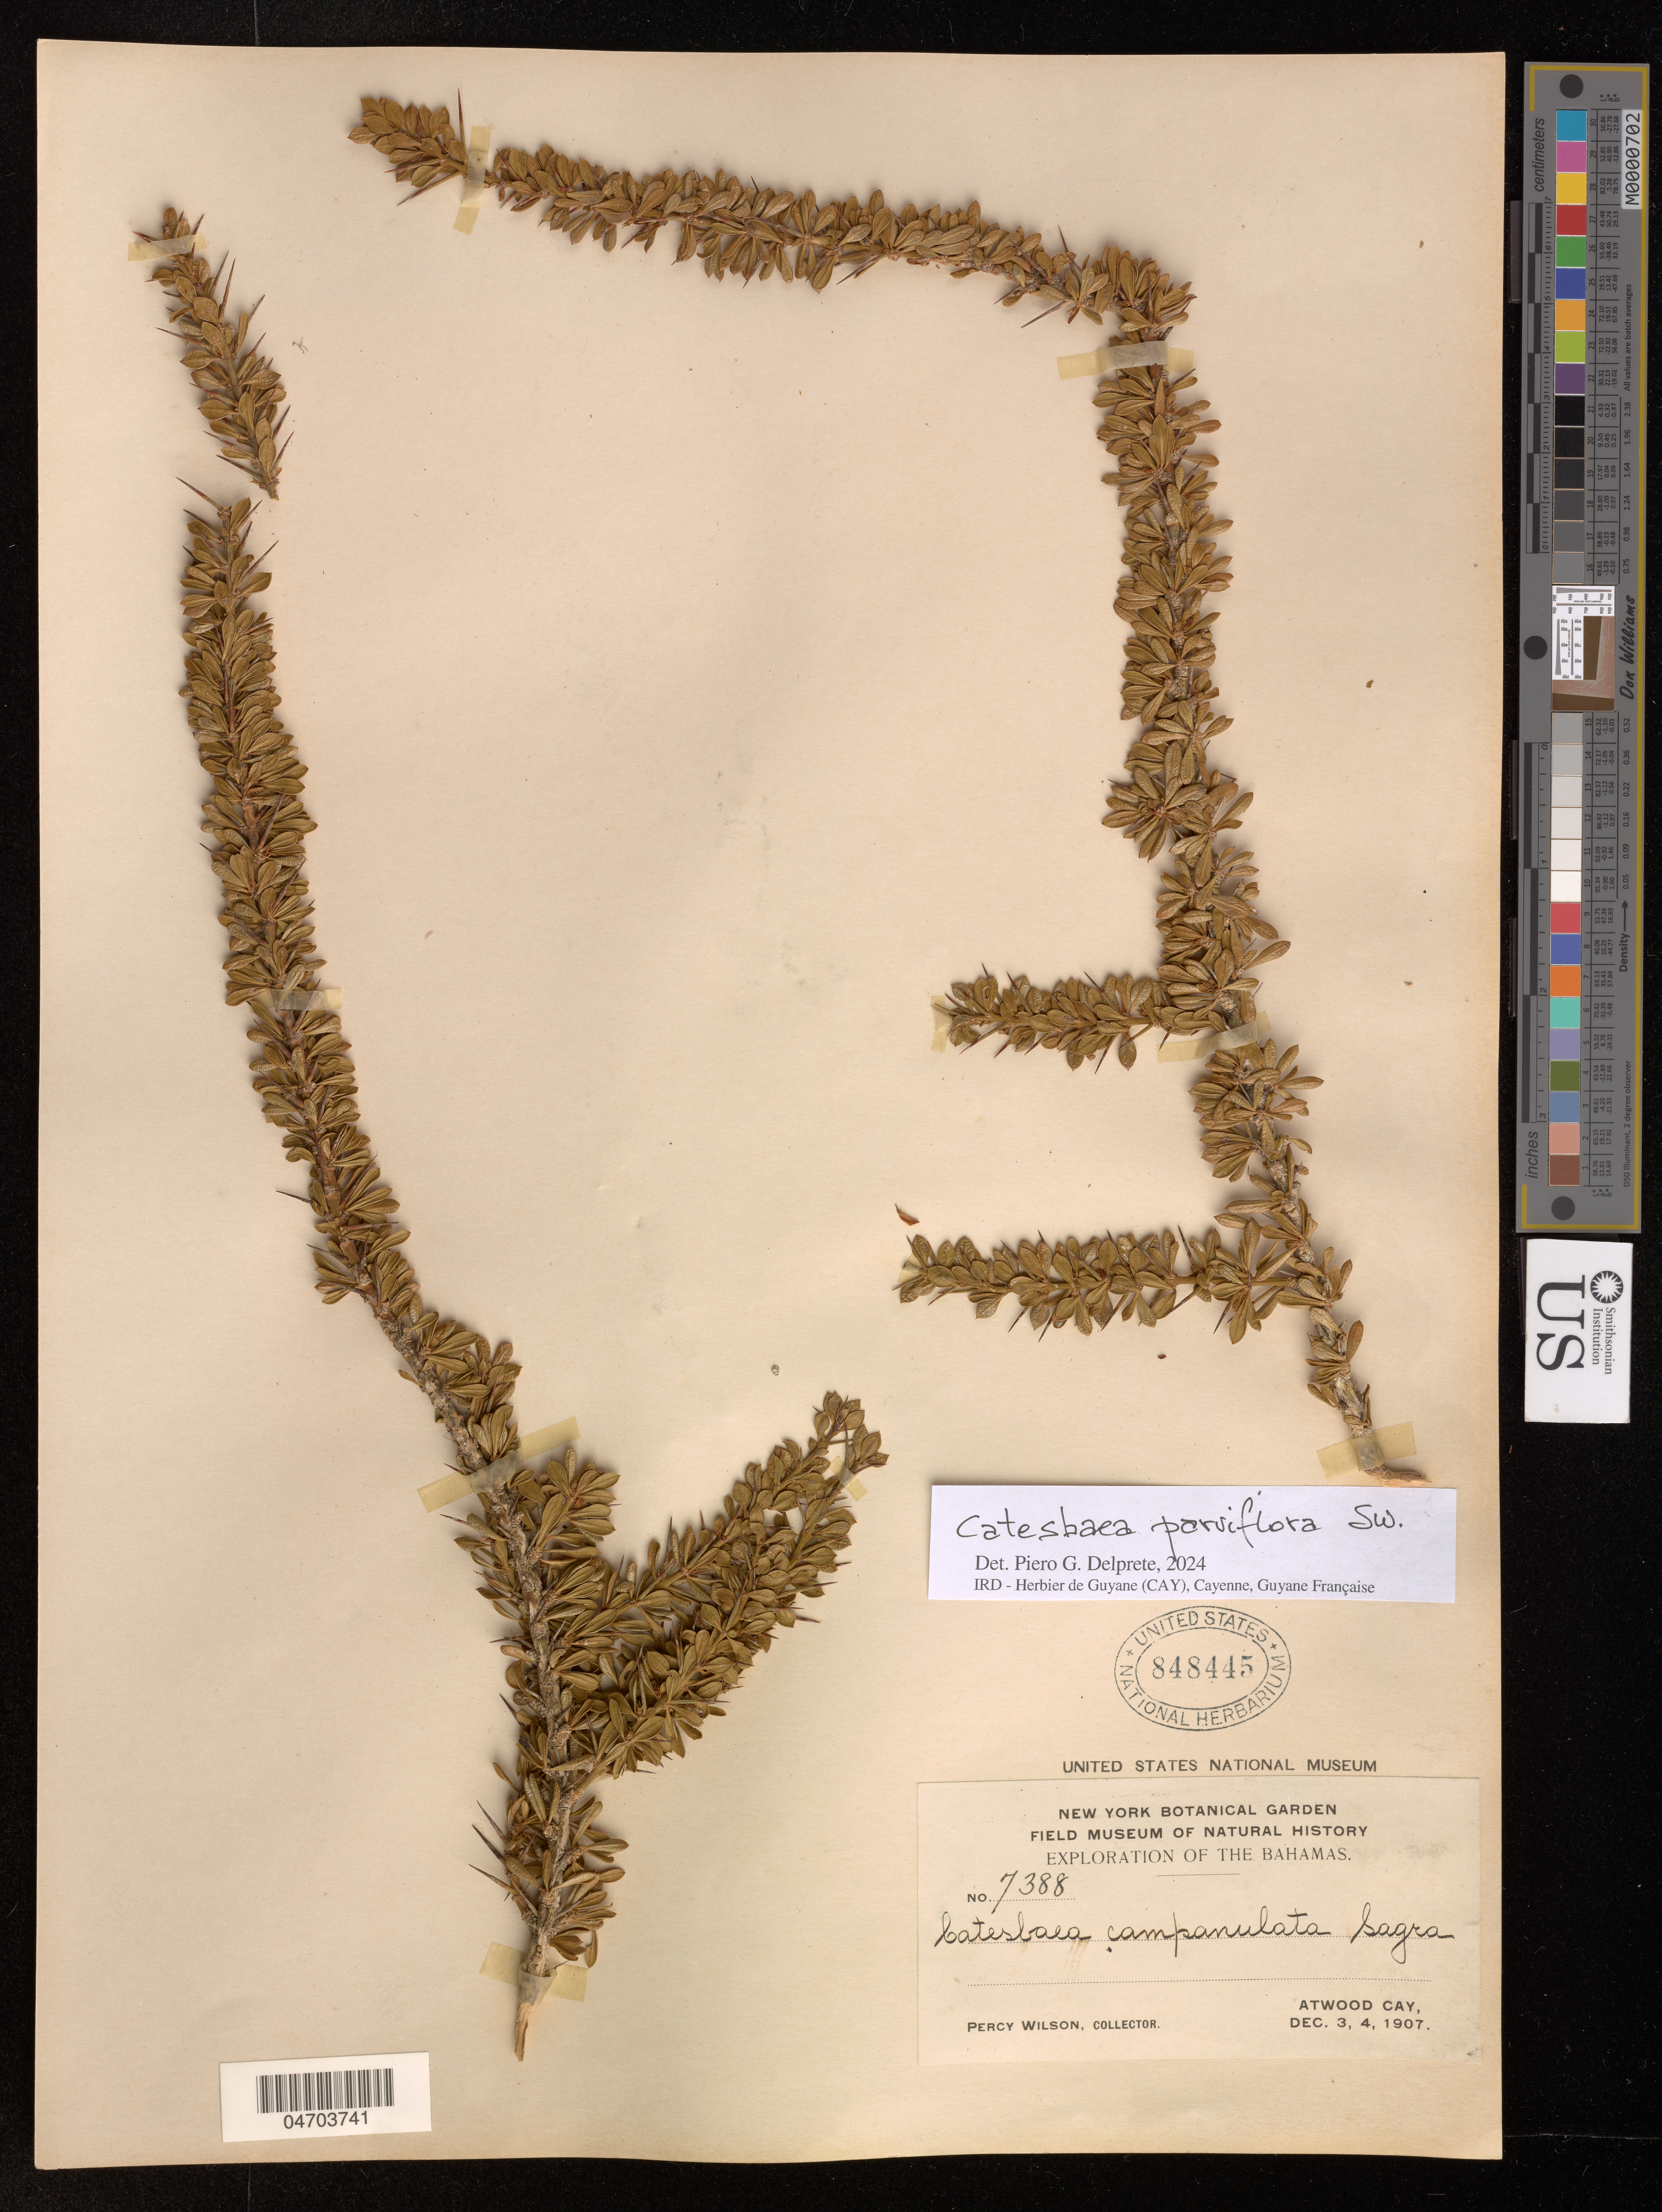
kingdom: Plantae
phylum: Tracheophyta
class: Magnoliopsida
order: Gentianales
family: Rubiaceae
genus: Catesbaea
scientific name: Catesbaea parviflora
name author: Sw.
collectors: P. Wilson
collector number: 7388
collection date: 1907-12-03/1907-12-04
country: Bahamas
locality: Atwood Cay.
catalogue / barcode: US 848445